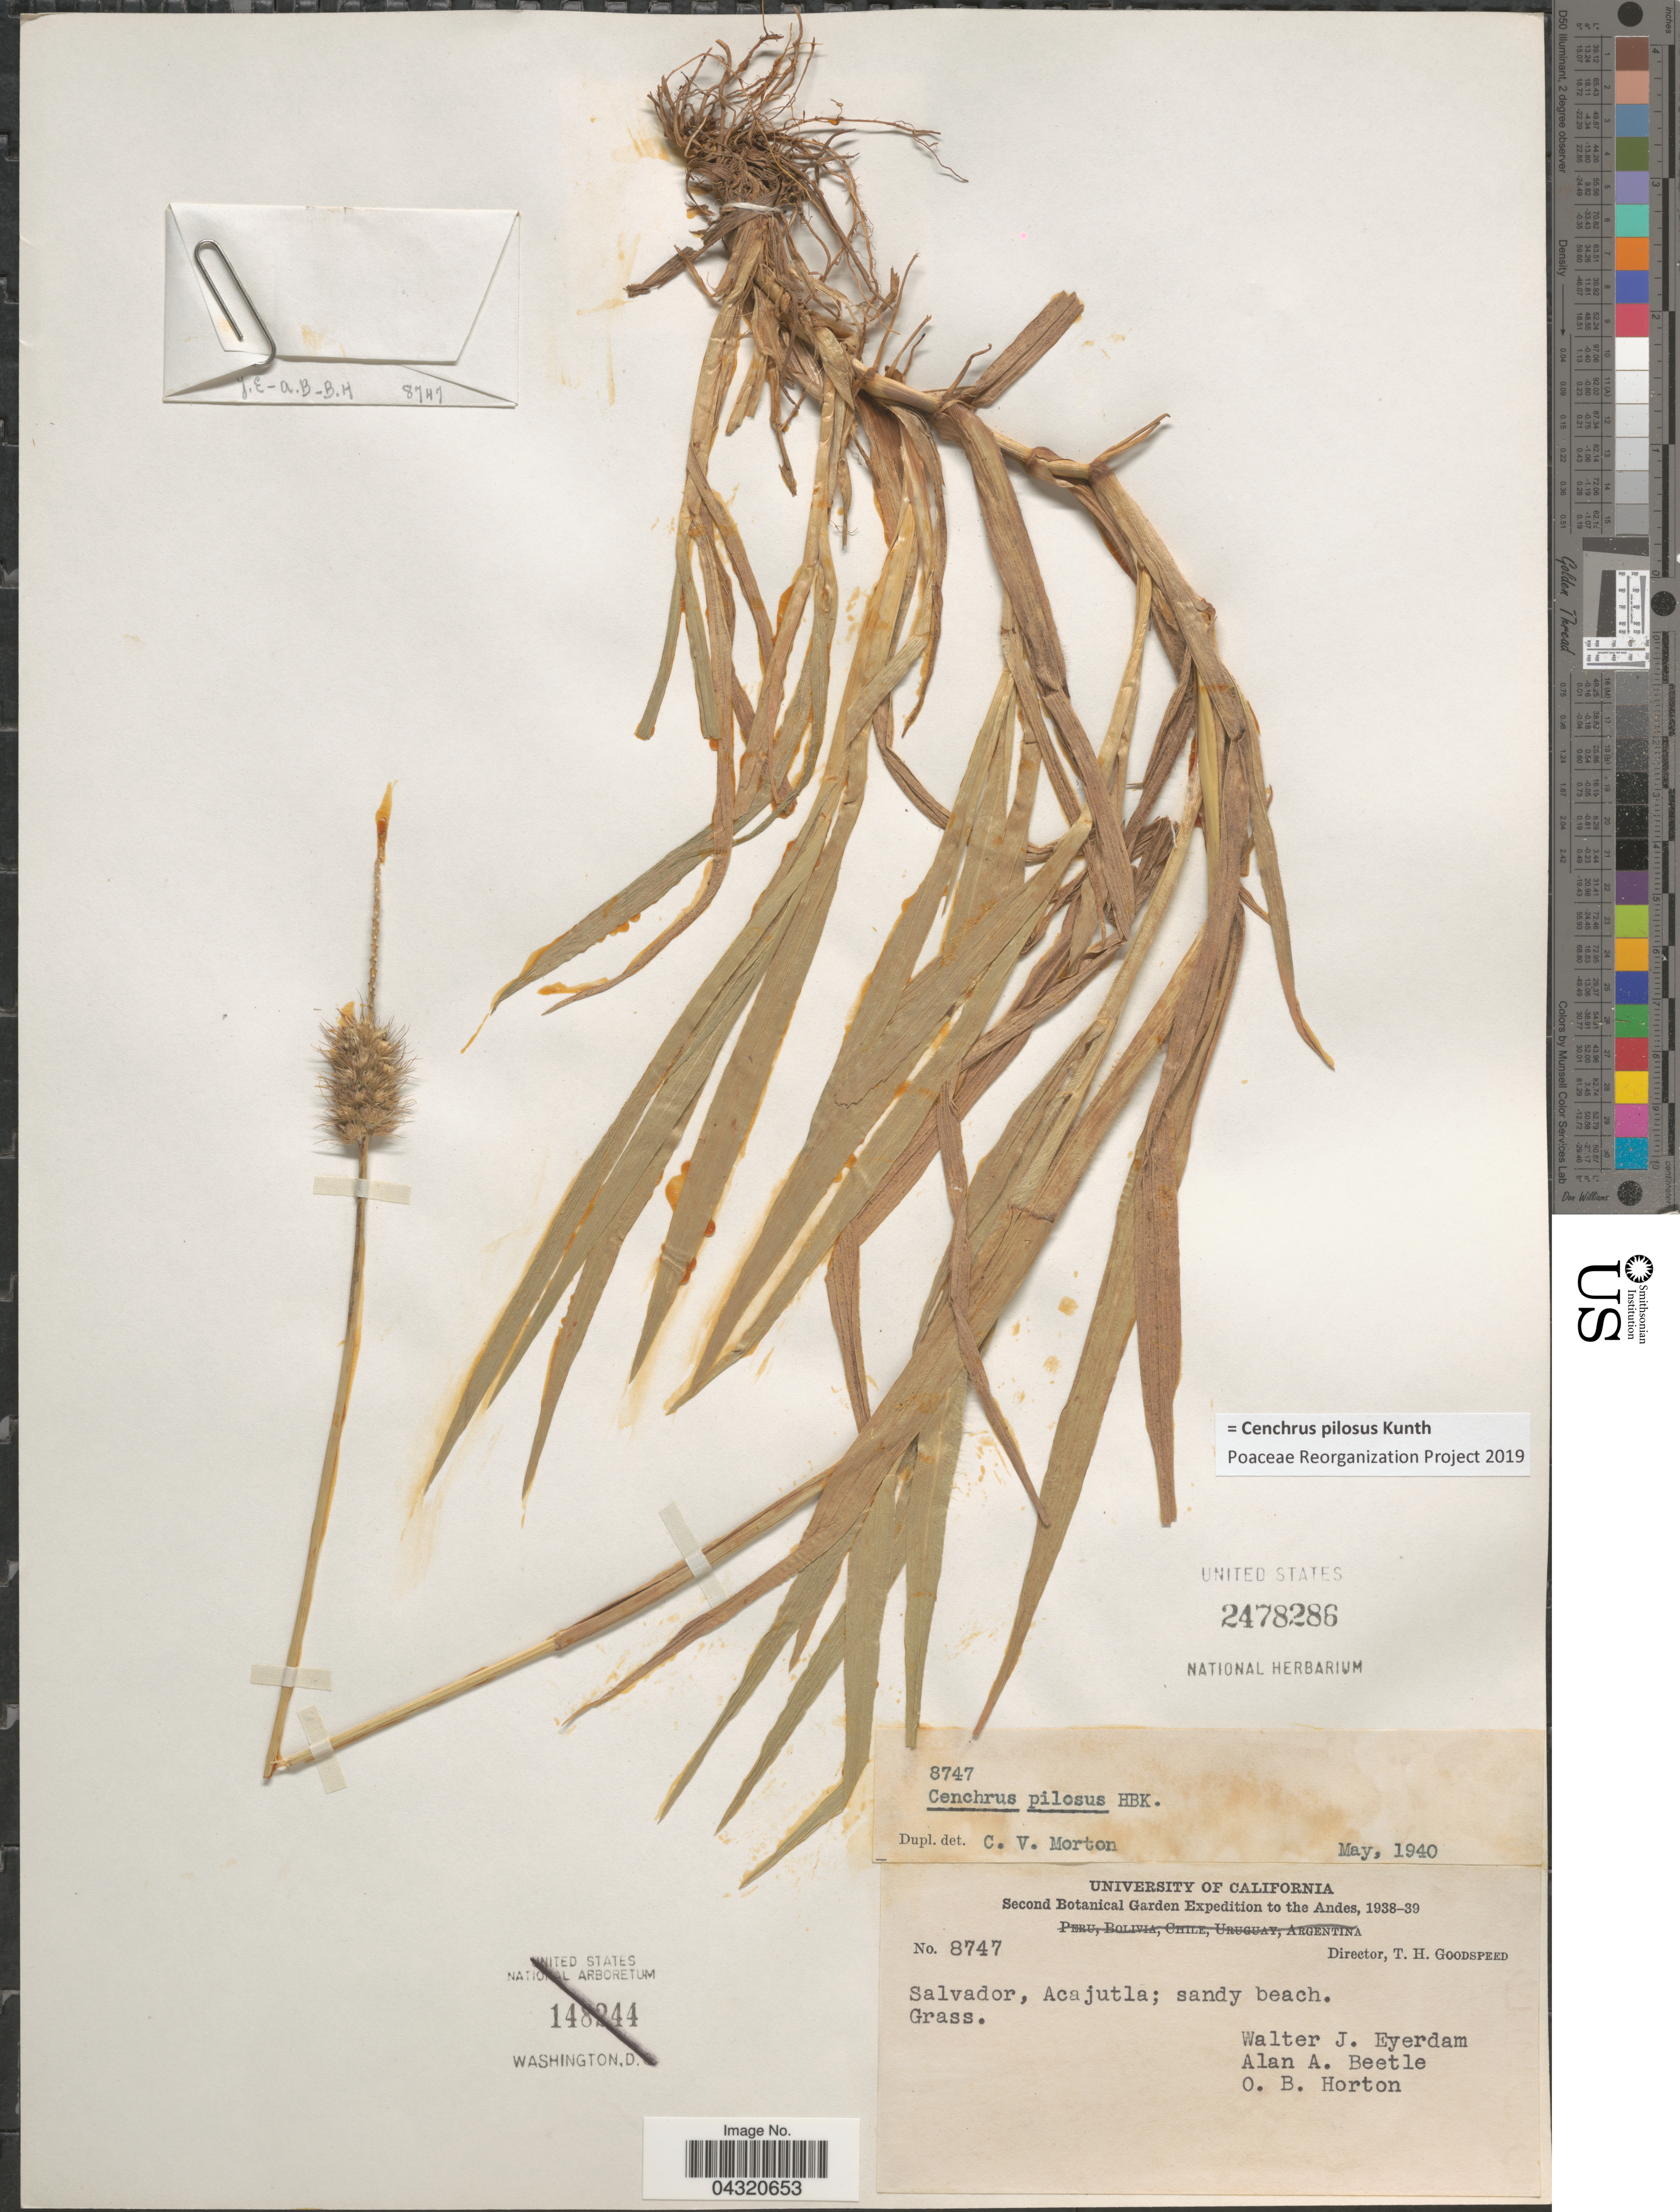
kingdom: Plantae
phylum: Tracheophyta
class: Liliopsida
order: Poales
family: Poaceae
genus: Cenchrus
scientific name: Cenchrus pilosus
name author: Kunth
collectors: W. J. Eyerdam, A. A. Beetle & O. B. Horton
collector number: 8747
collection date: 1938/1939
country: El Salvador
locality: Second Botanical Garden Expedition to the Andes, 1938-39. Acajutla.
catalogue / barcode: US 2478286